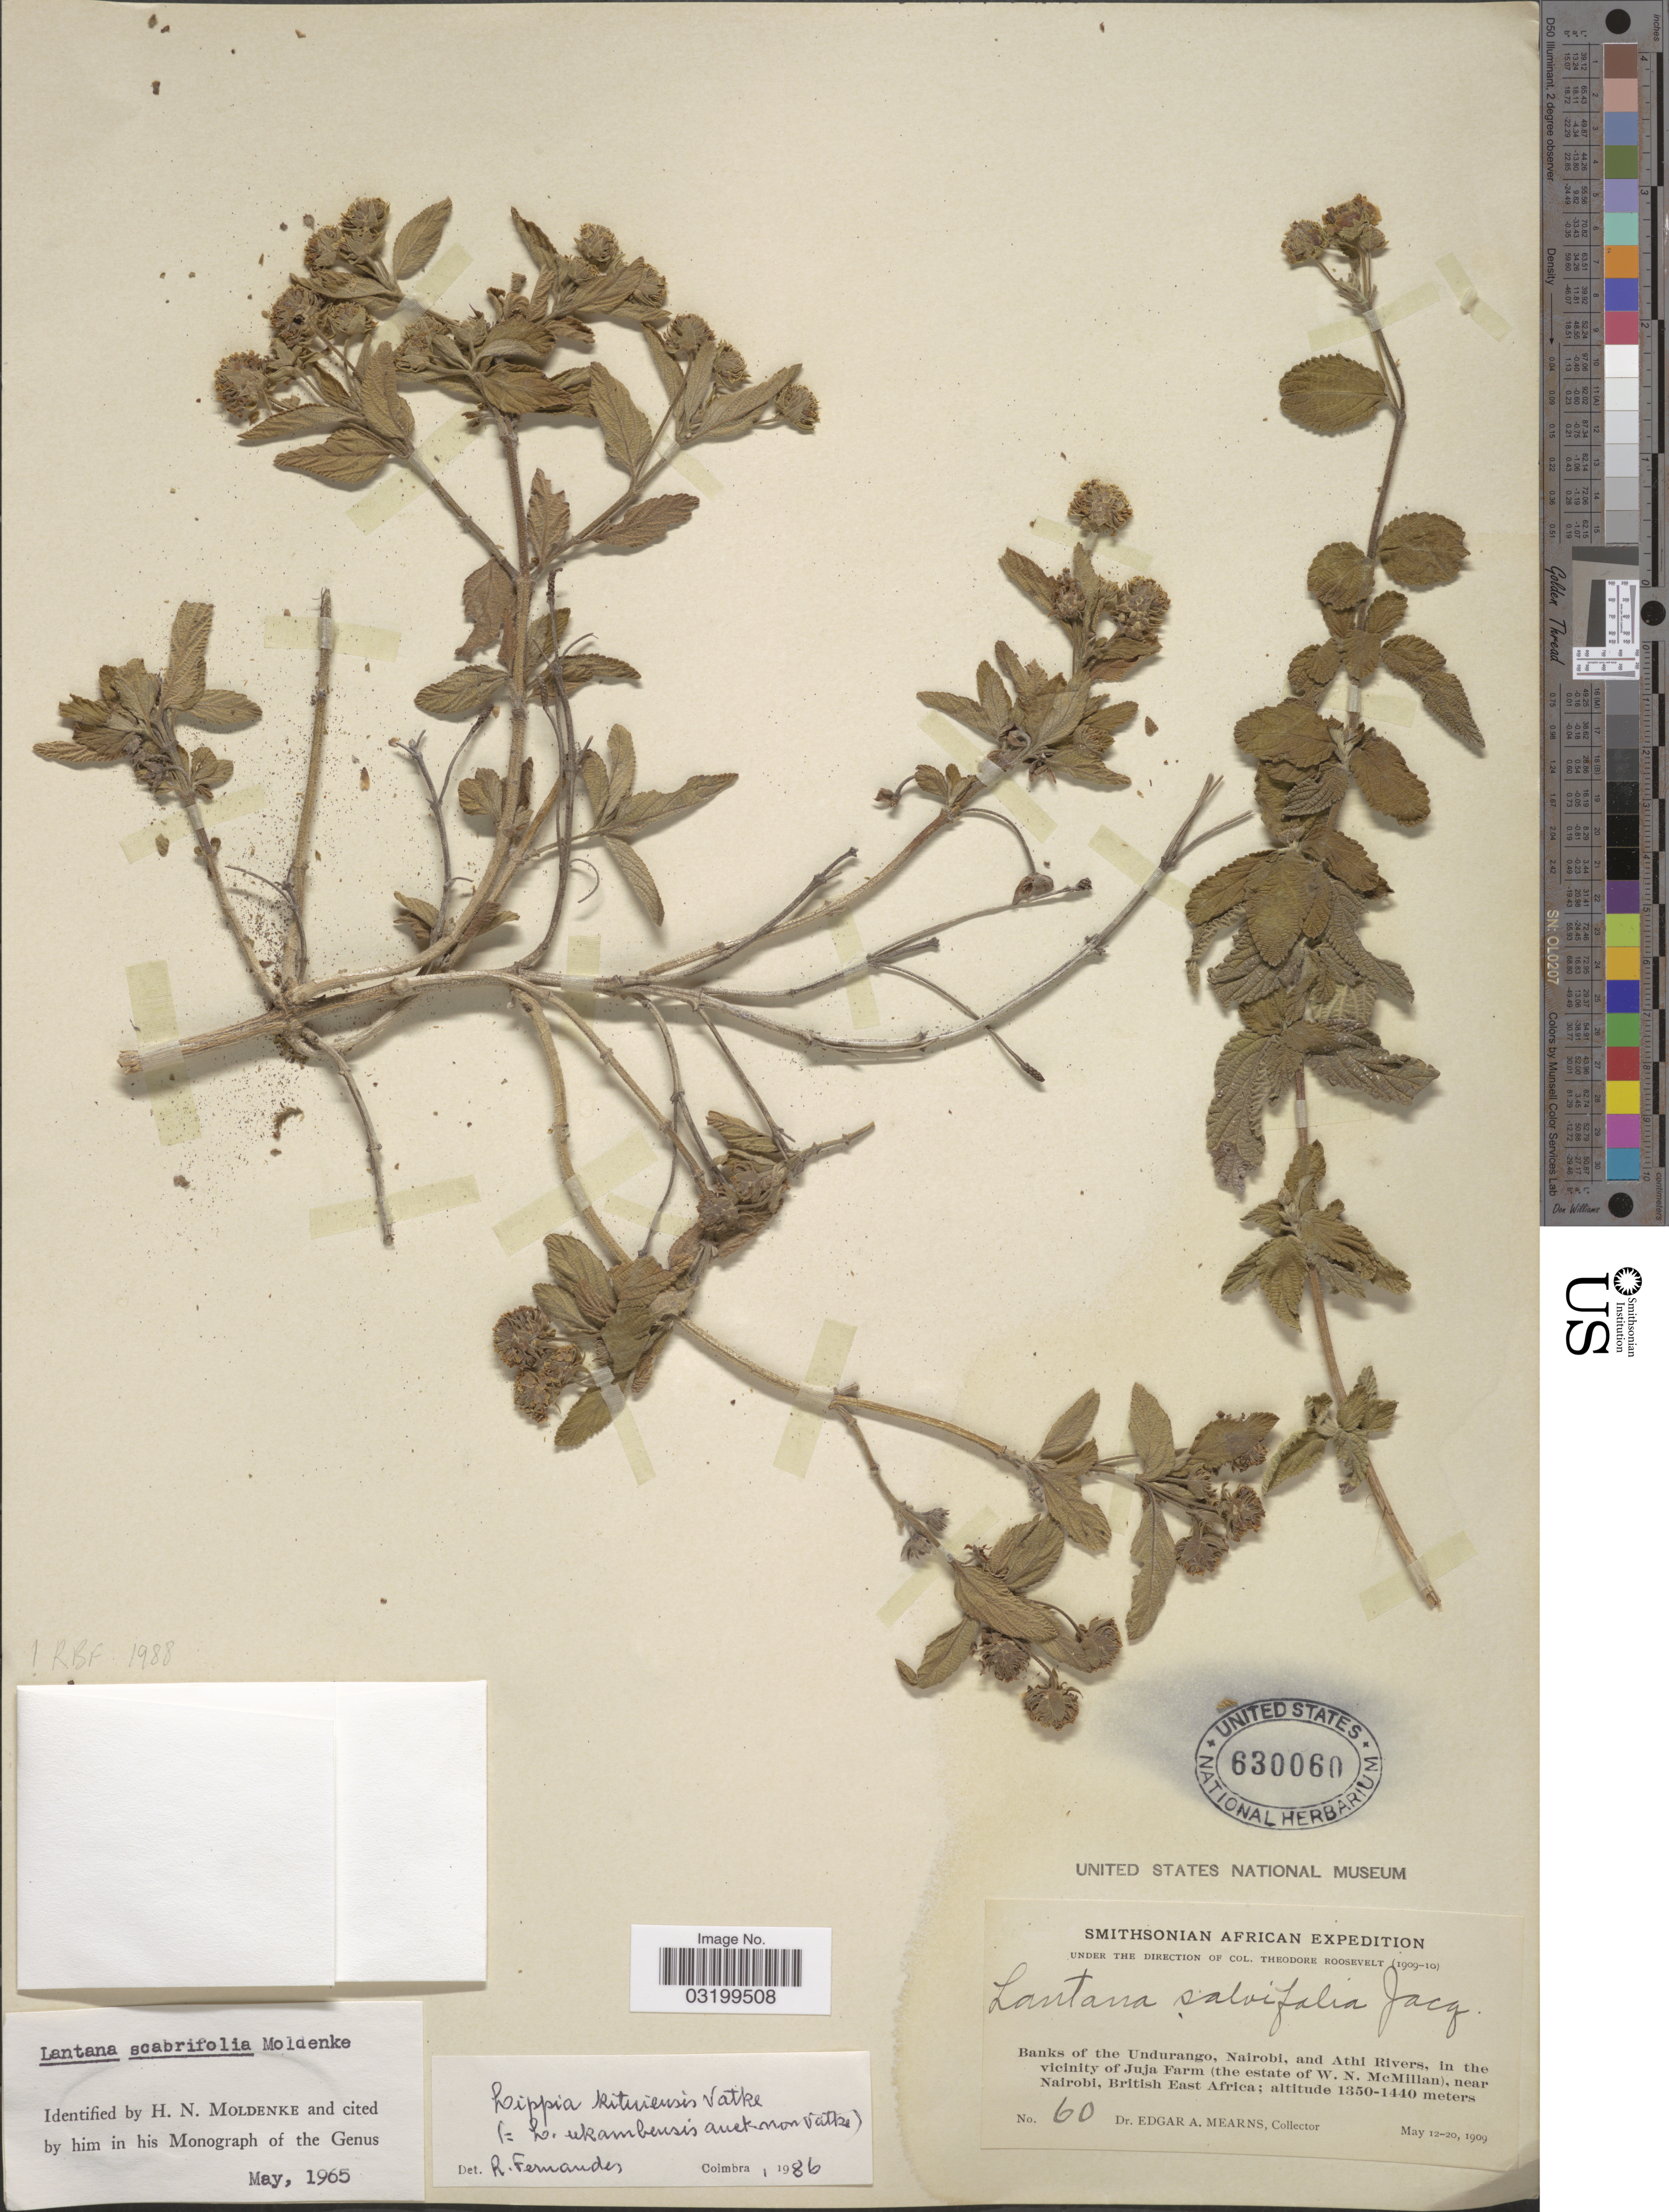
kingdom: Plantae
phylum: Tracheophyta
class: Magnoliopsida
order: Lamiales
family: Verbenaceae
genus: Lippia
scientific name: Lippia kituiensis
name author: Vatke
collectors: E. A. Mearns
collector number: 60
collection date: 1909-05-12/1909-05-20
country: Kenya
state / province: Nairobi Area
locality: Banks of the Undurango, Nairobi, and Athi Rivers, in the vicinity of Juja Farm (the estate of W. N. McMillan), near Nairobi, British East Africa.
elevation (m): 1350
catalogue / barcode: US 630060